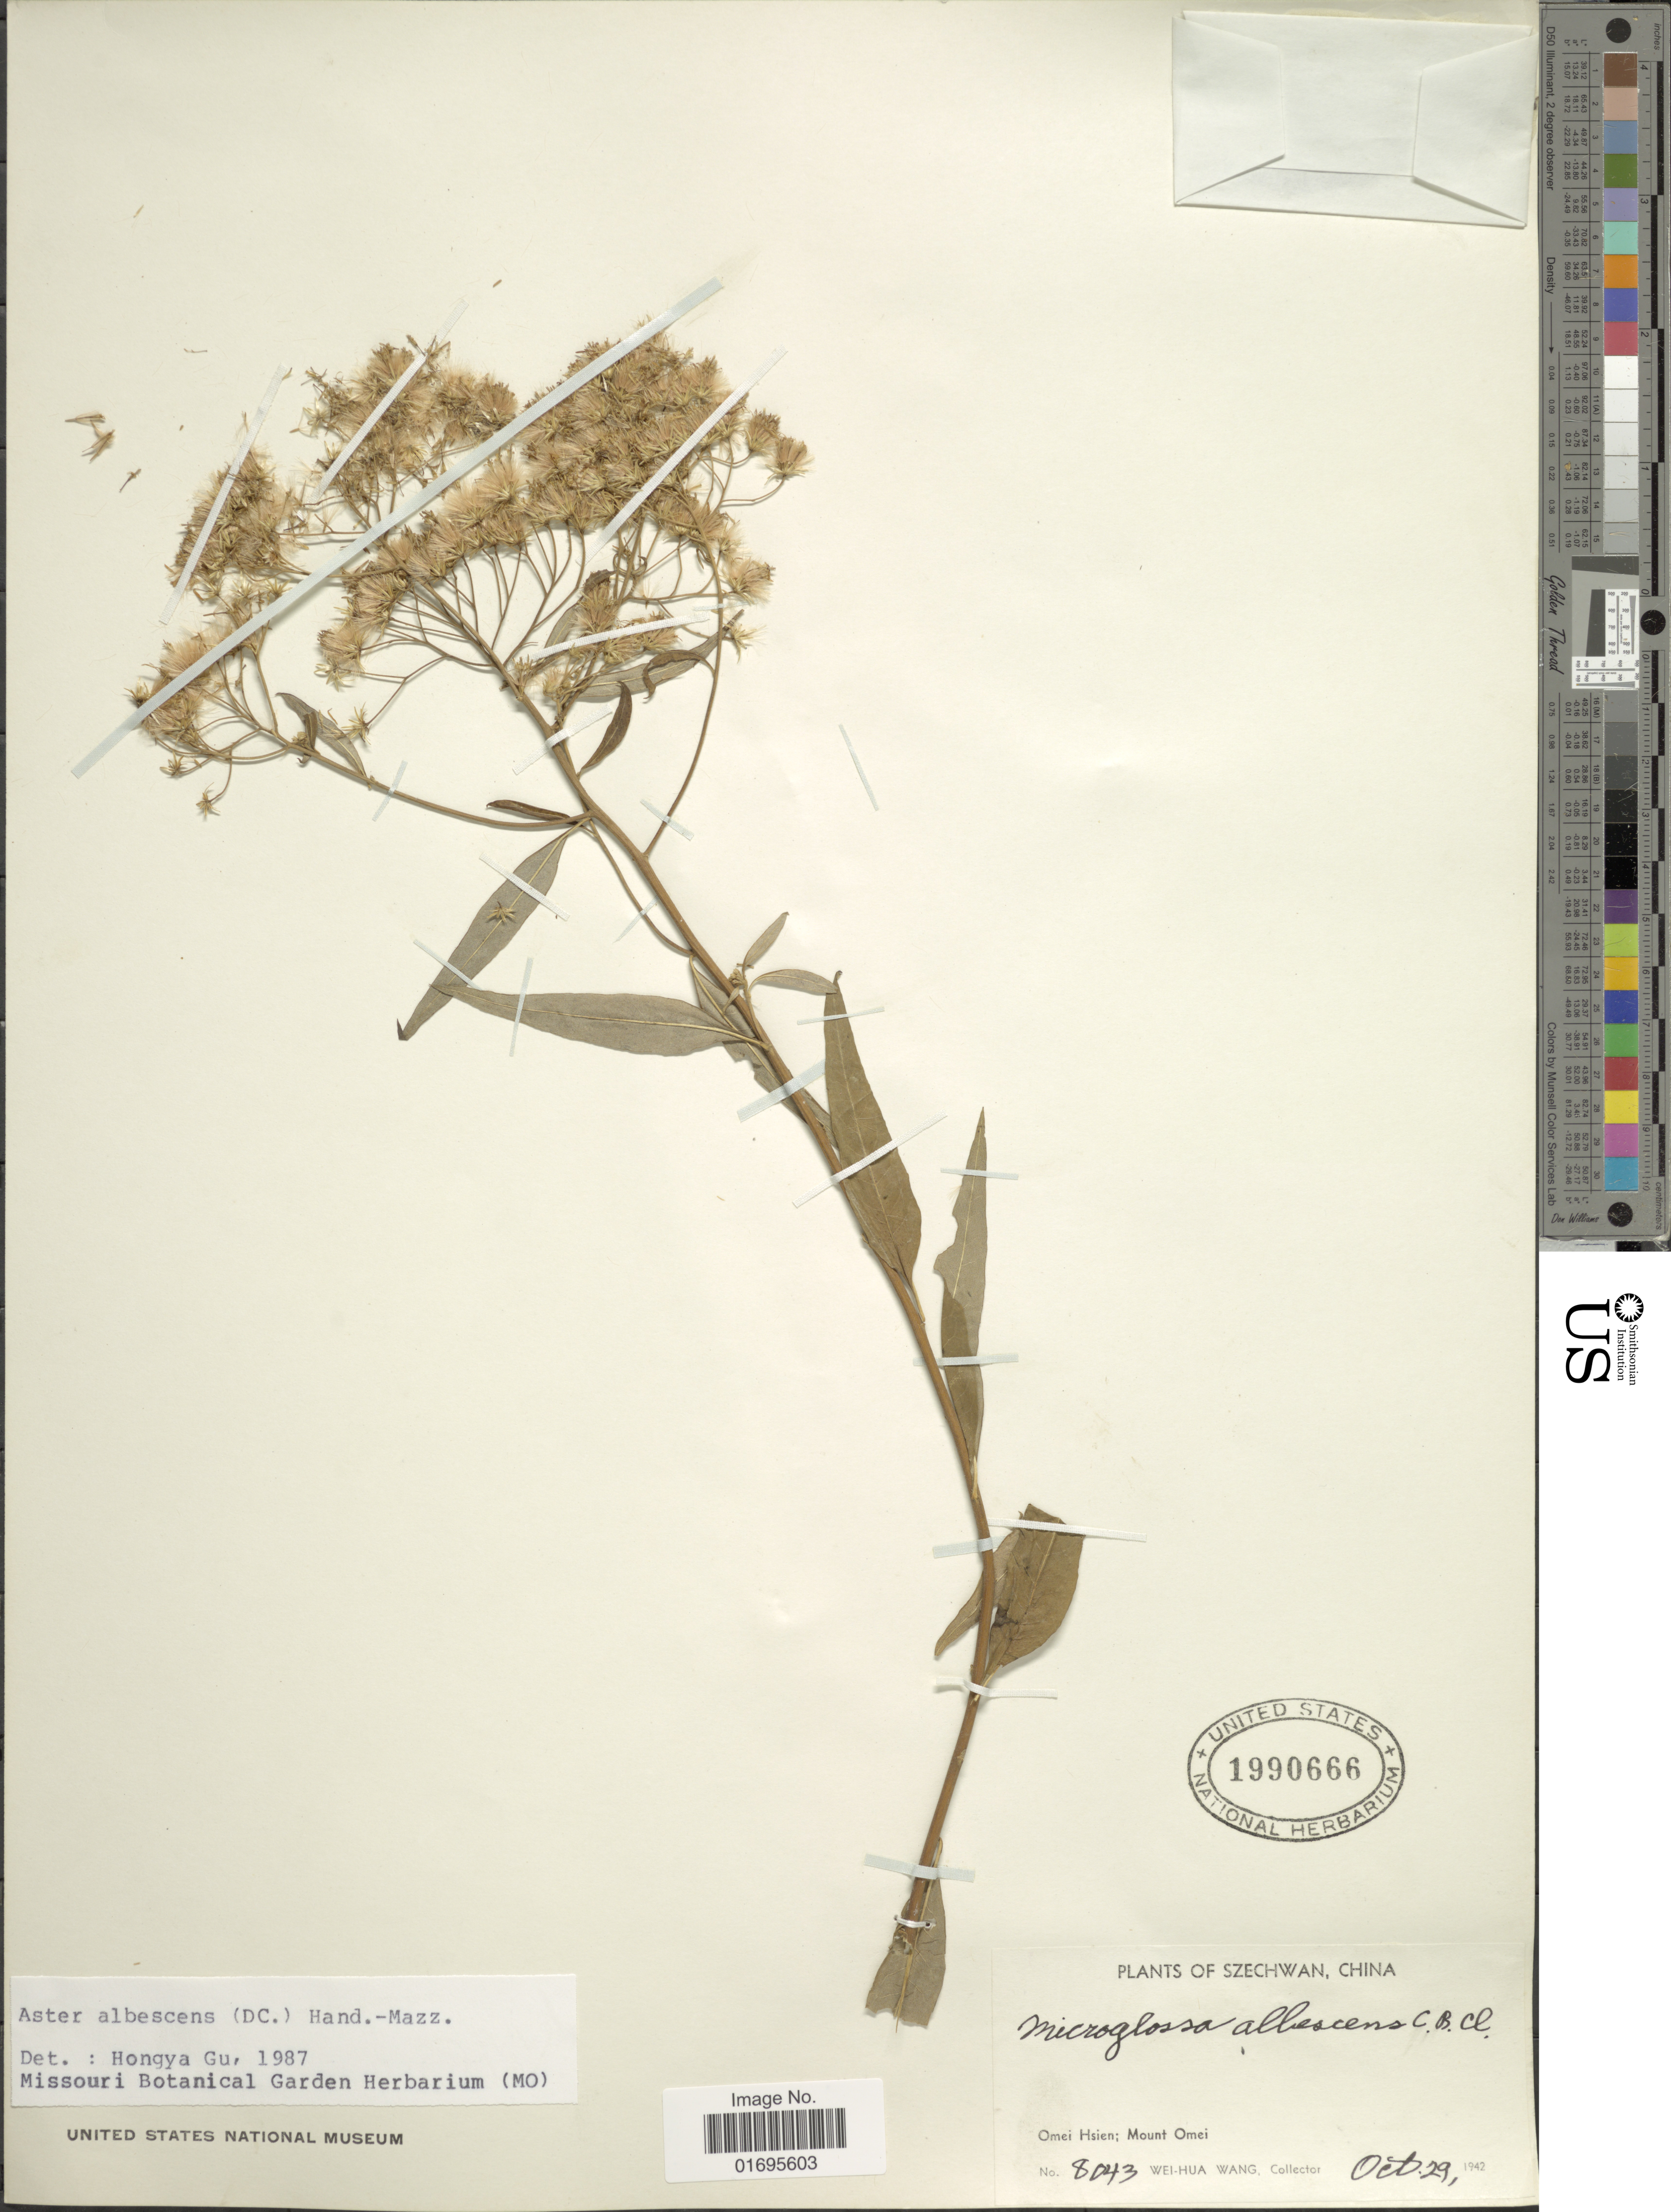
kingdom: Plantae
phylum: Tracheophyta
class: Magnoliopsida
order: Asterales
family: Asteraceae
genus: Aster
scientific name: Aster albescens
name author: Wall.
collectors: W. Wang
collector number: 8043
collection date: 1942-10-29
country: China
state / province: Sichuan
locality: Szechwan. Omei Hsien; Mount Omei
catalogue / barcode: US 1990666